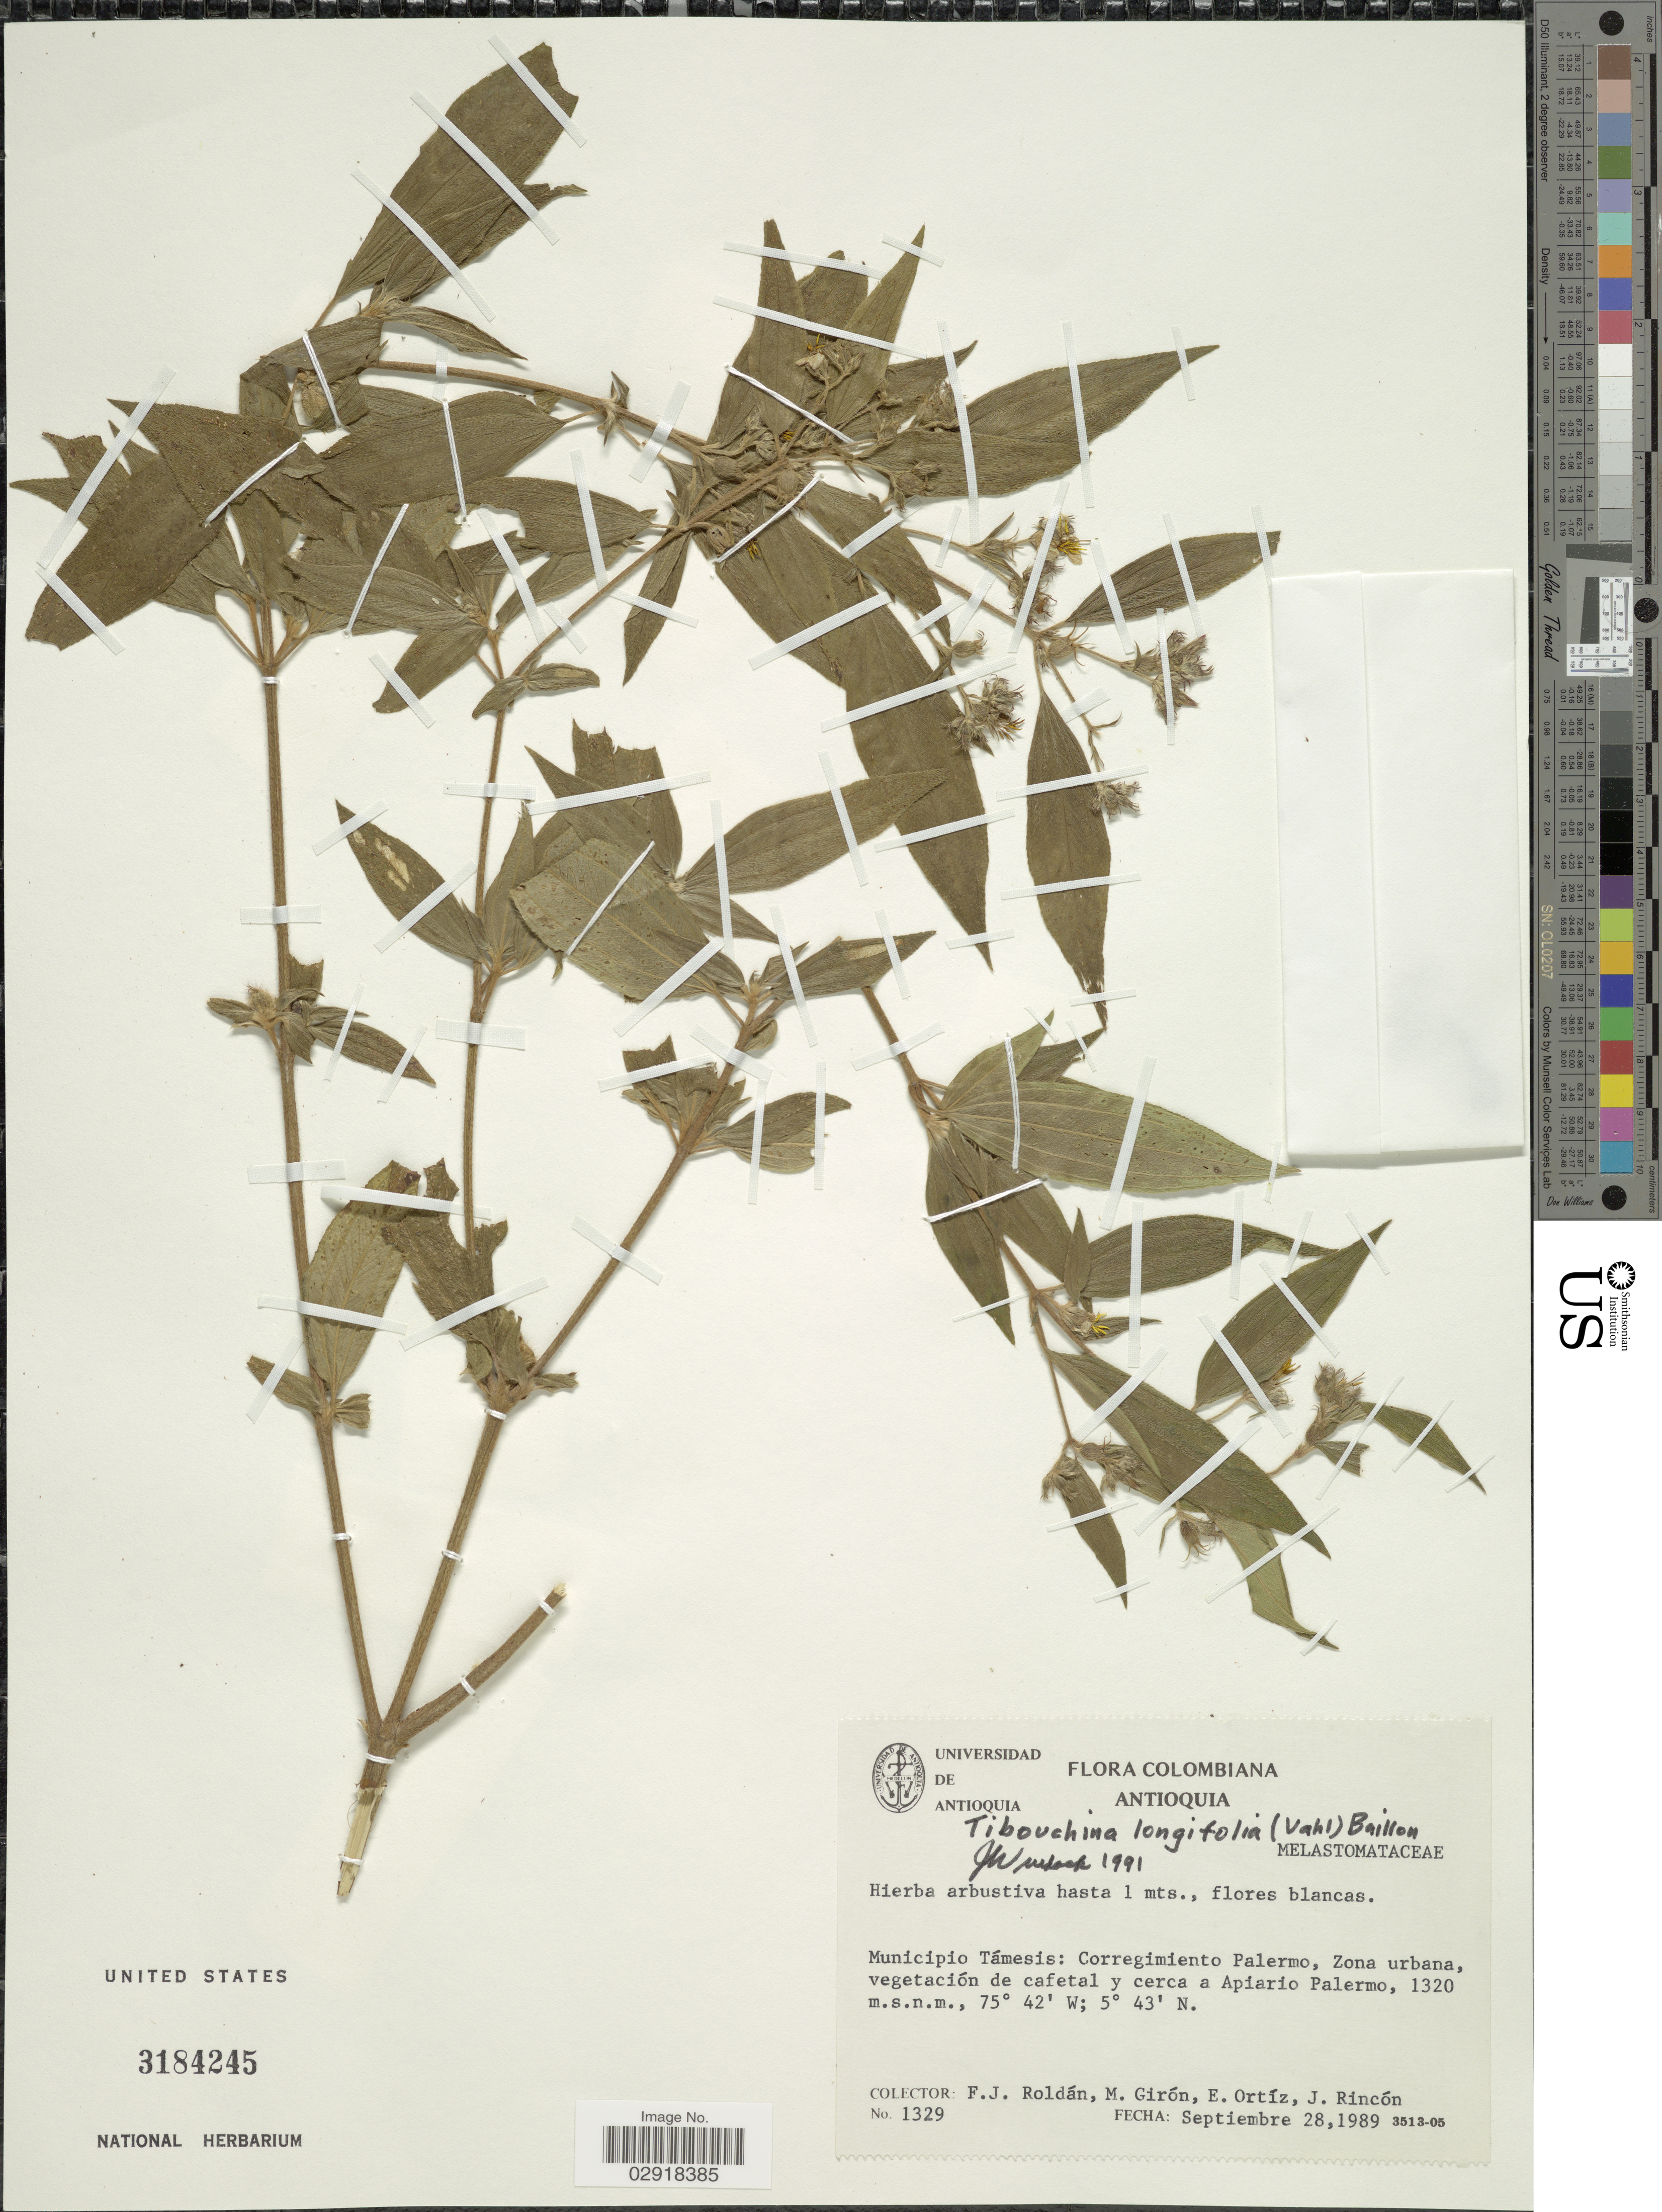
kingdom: Plantae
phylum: Tracheophyta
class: Magnoliopsida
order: Myrtales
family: Melastomataceae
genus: Chaetogastra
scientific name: Chaetogastra longifolia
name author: (Vahl) DC.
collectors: F. J. Roldán, M. Girón, E. Ortíz & J. Rincón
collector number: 1329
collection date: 1989-09-28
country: Colombia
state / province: Antioquia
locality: Municipio Támesis, Corregimiento Palermo, Zona urbana, vegetación de cafetal y cerca a Apiario Palermo.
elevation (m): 1320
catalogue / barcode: US 3184245